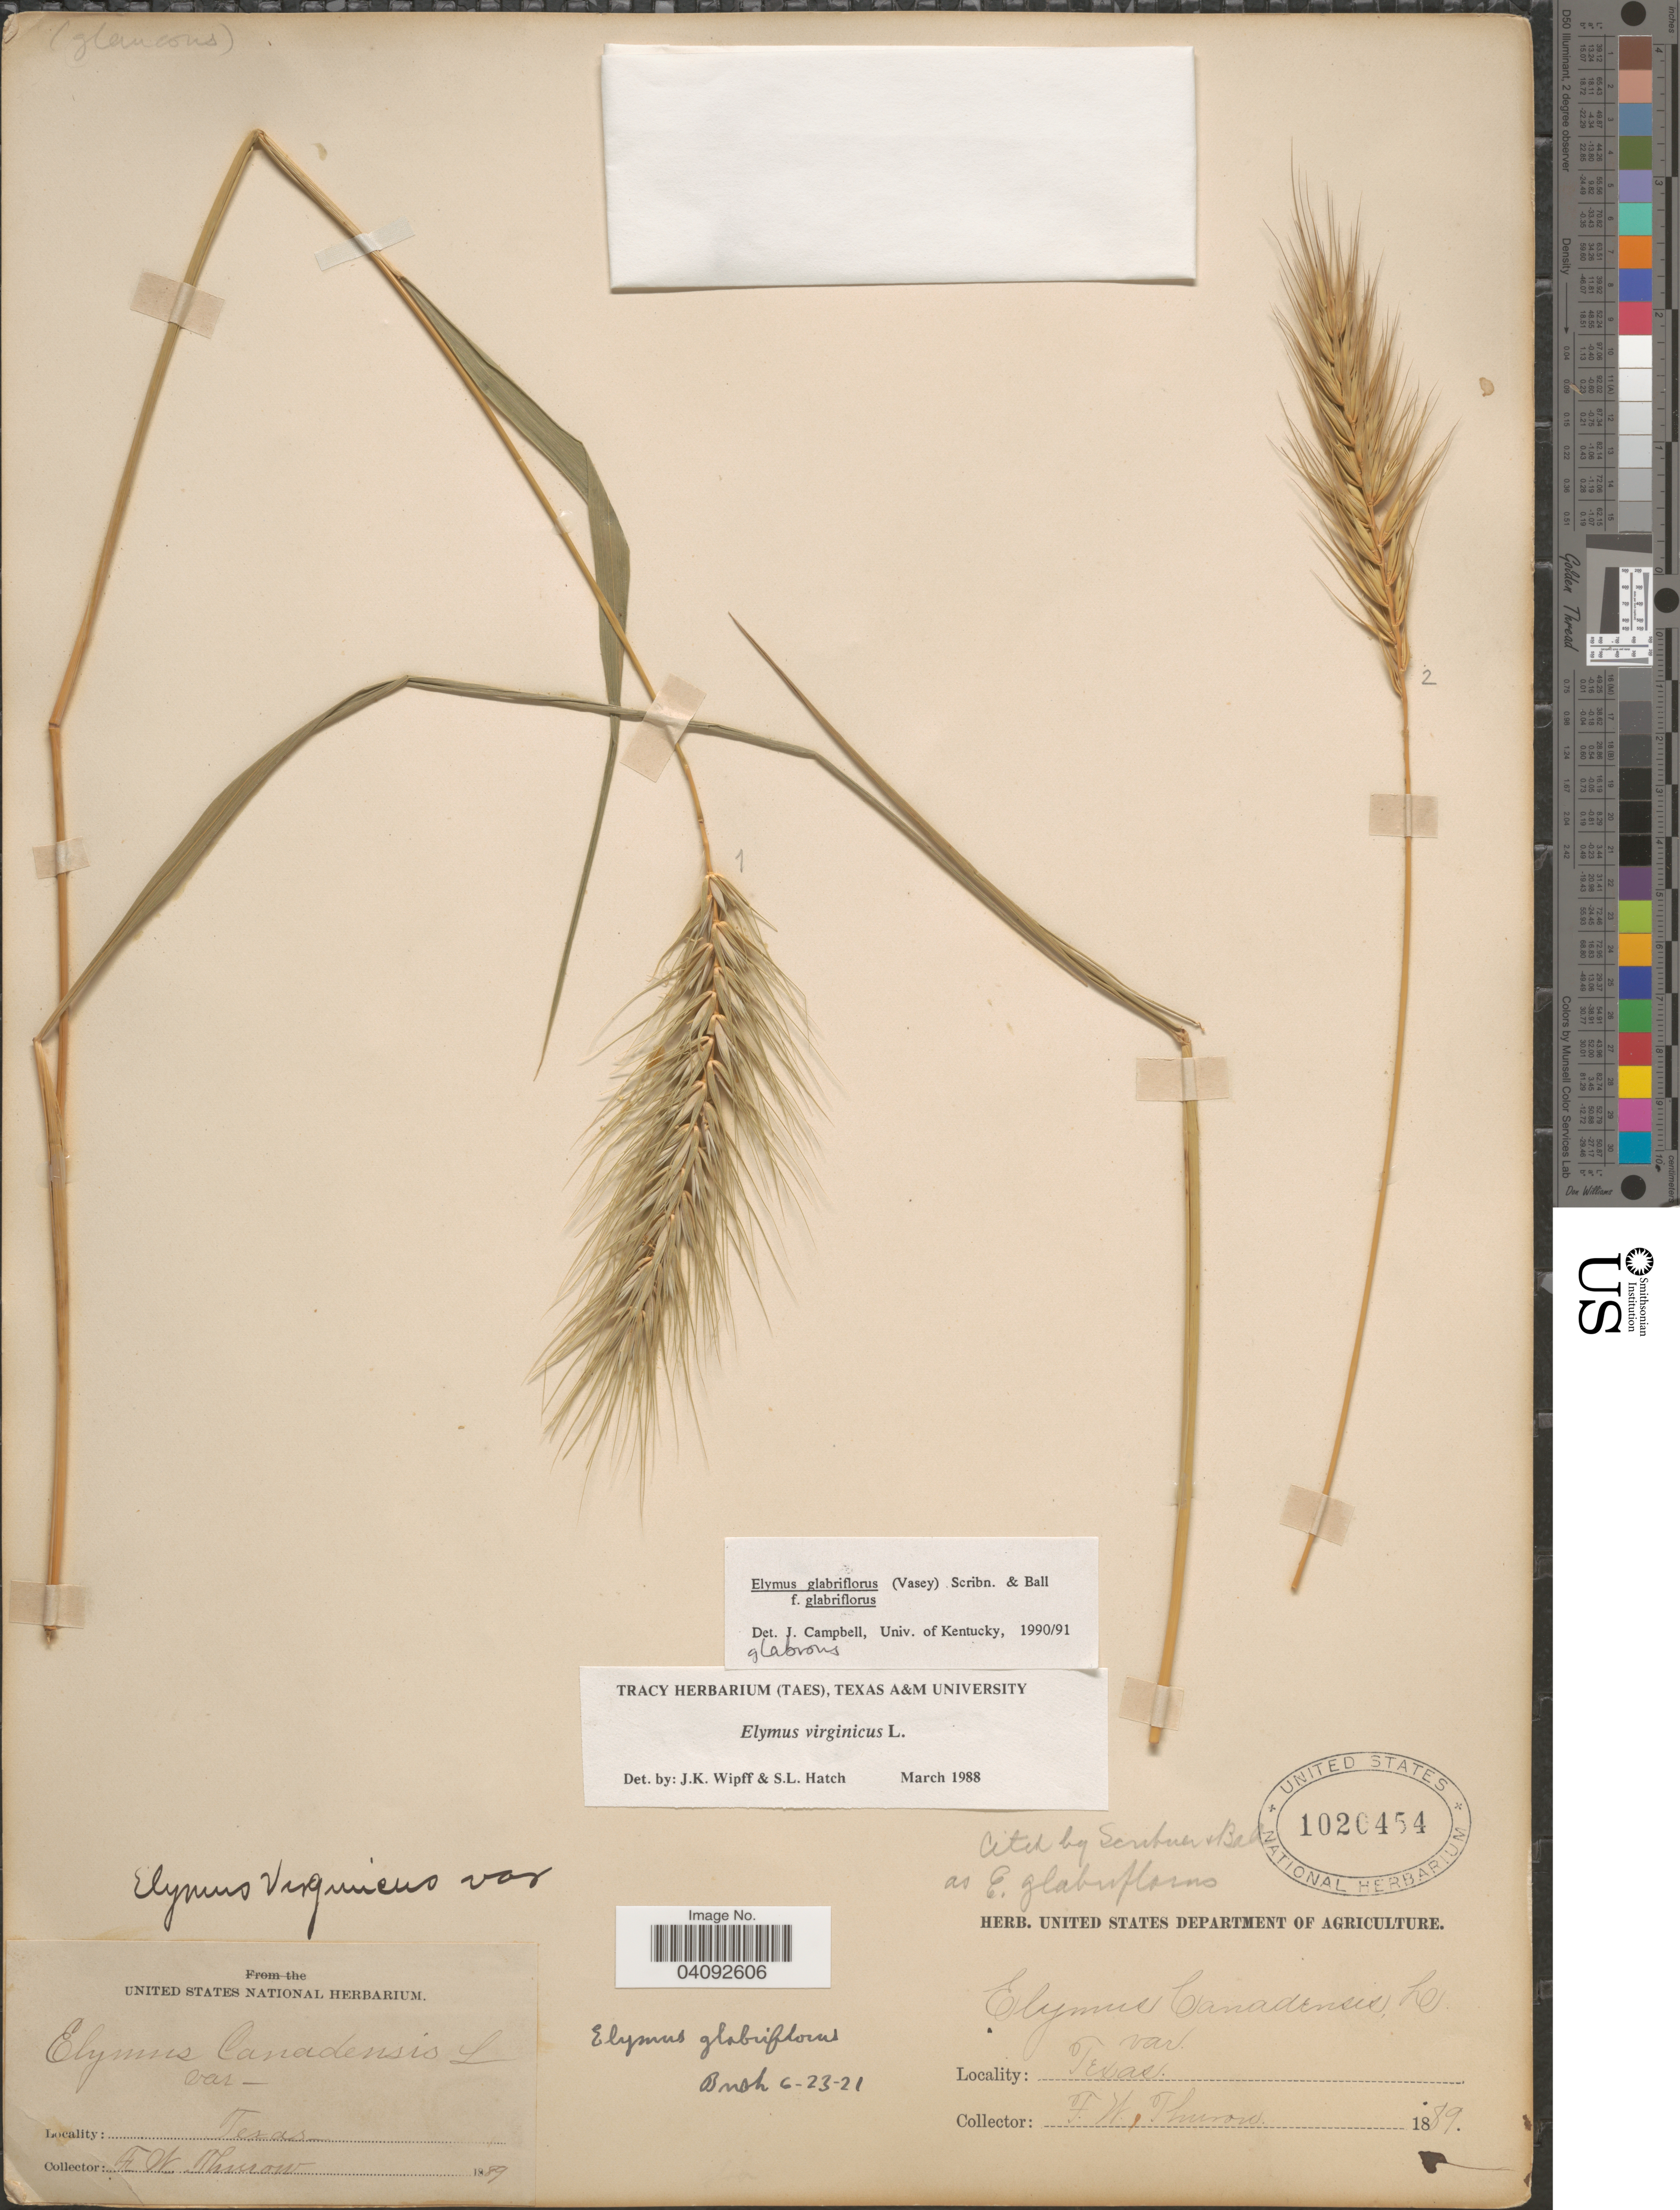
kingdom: Plantae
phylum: Tracheophyta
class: Liliopsida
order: Poales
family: Poaceae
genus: Elymus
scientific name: Elymus glabriflorus var. glabriflorus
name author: (Vasey ex L.H. Dewey) Scribn. & C.R. Ball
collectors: F. W. Thurow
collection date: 1889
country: United States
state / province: Texas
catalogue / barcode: US 1020454